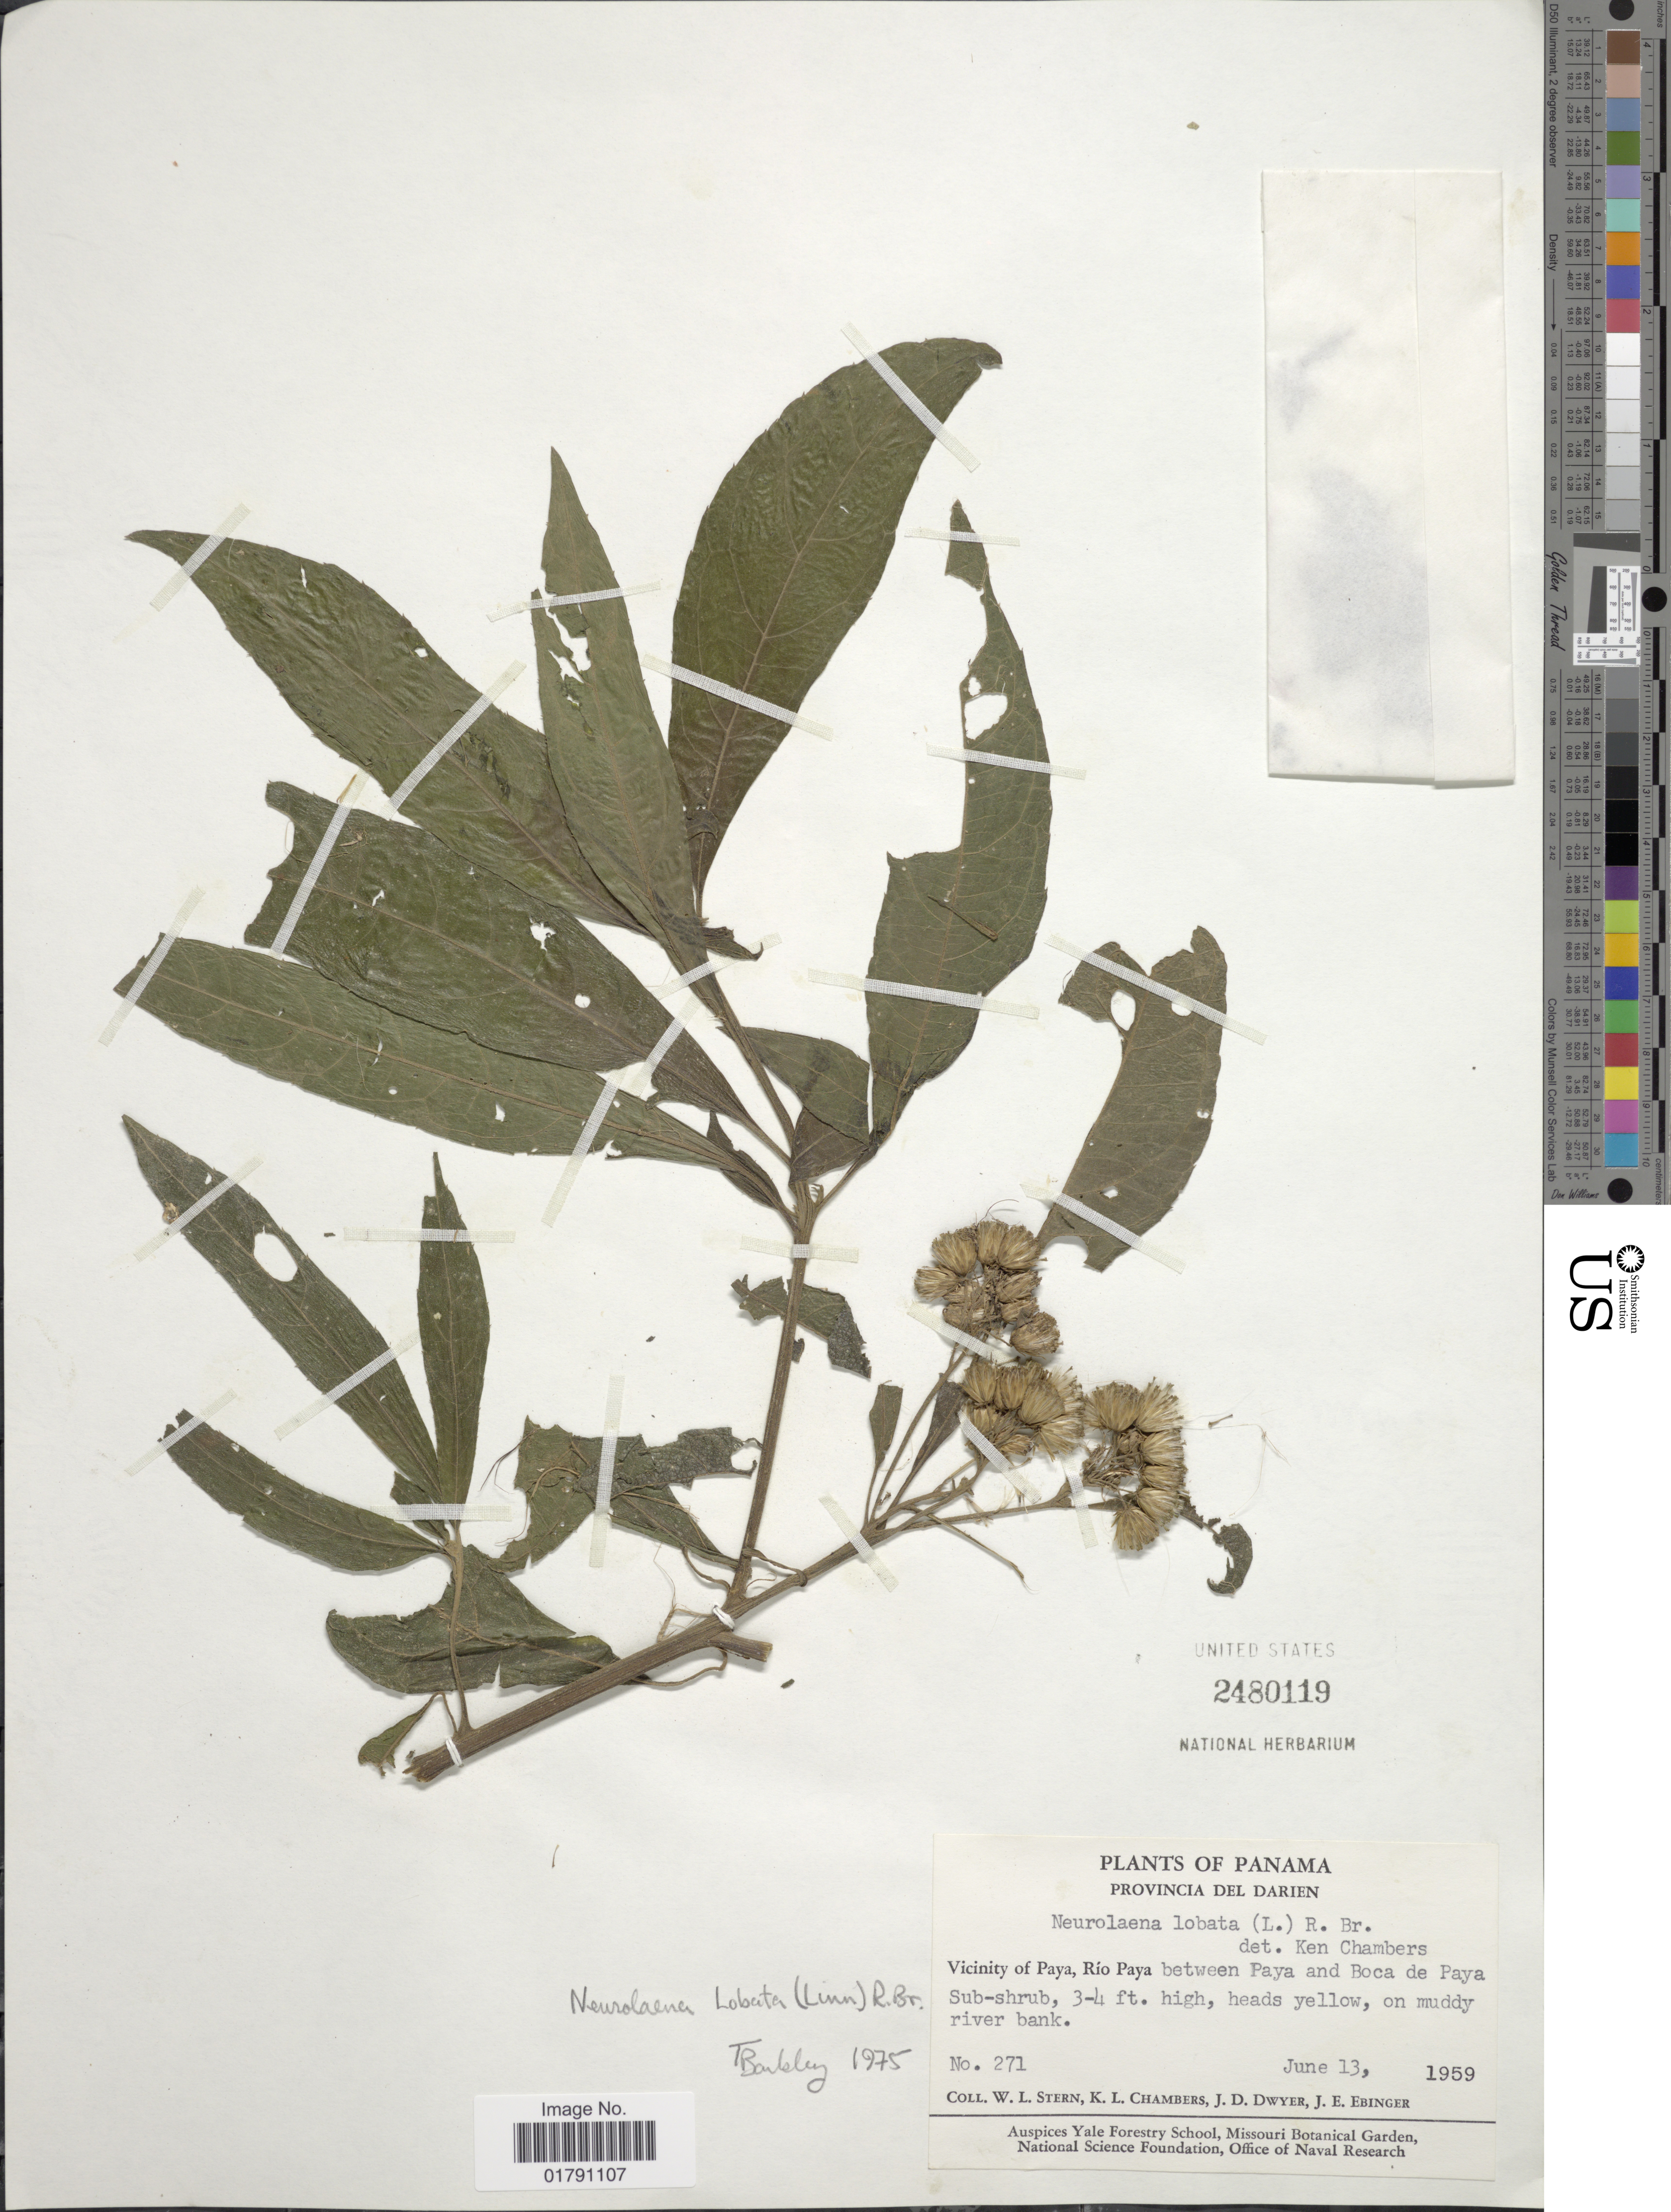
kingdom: Plantae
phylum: Tracheophyta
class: Magnoliopsida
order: Asterales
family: Asteraceae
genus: Neurolaena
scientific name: Neurolaena lobata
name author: (L.) R. Br. ex Cass.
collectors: W. L. Stern, K. Chambers, J. D. Dwyer & J. Ebinger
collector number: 271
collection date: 1959-06-13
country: Panama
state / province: Darién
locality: Vicinity of Paya, Rio Paya, between Paya and Boca de Paya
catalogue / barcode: US 2480119